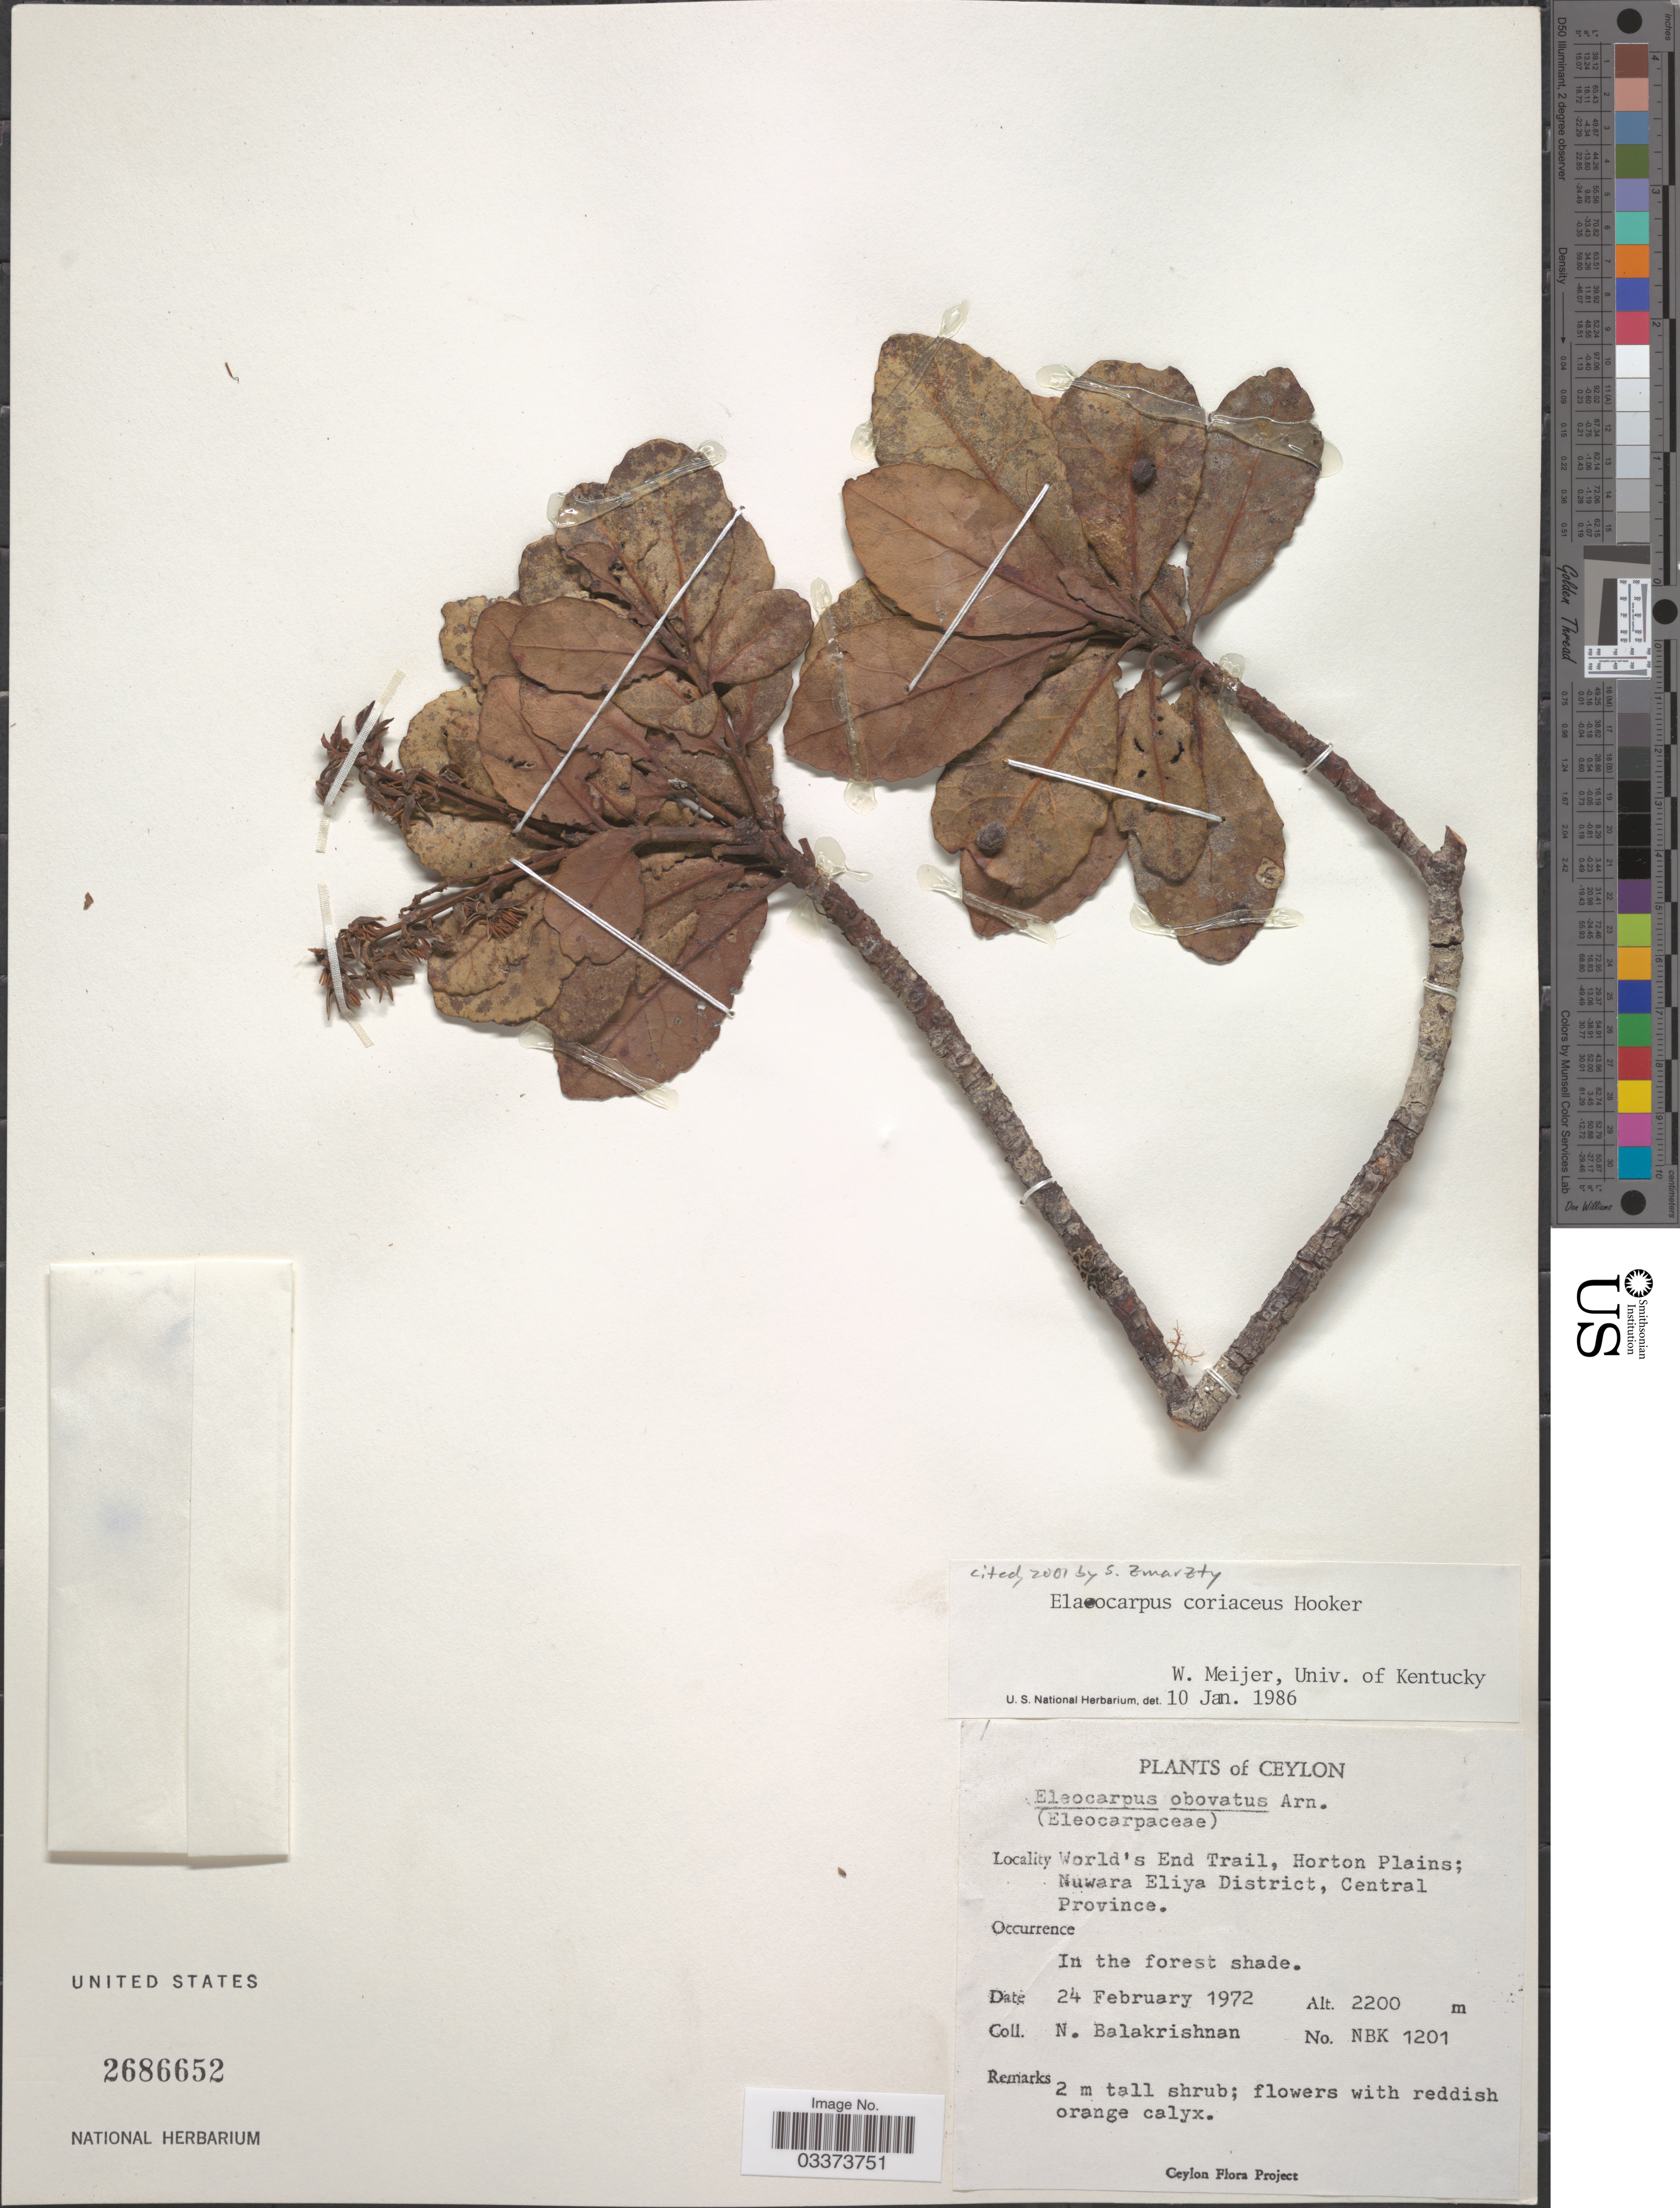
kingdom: Plantae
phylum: Tracheophyta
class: Magnoliopsida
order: Oxalidales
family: Elaeocarpaceae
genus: Elaeocarpus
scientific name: Elaeocarpus coriaceus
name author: Hook.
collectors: N. Balakrishnan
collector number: NBK1201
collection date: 1972-02-24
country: Sri Lanka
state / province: Central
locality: Ceylon, World's End Trail, Horton Plains; Nuwara Eliya District.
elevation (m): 2200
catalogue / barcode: US 2686652